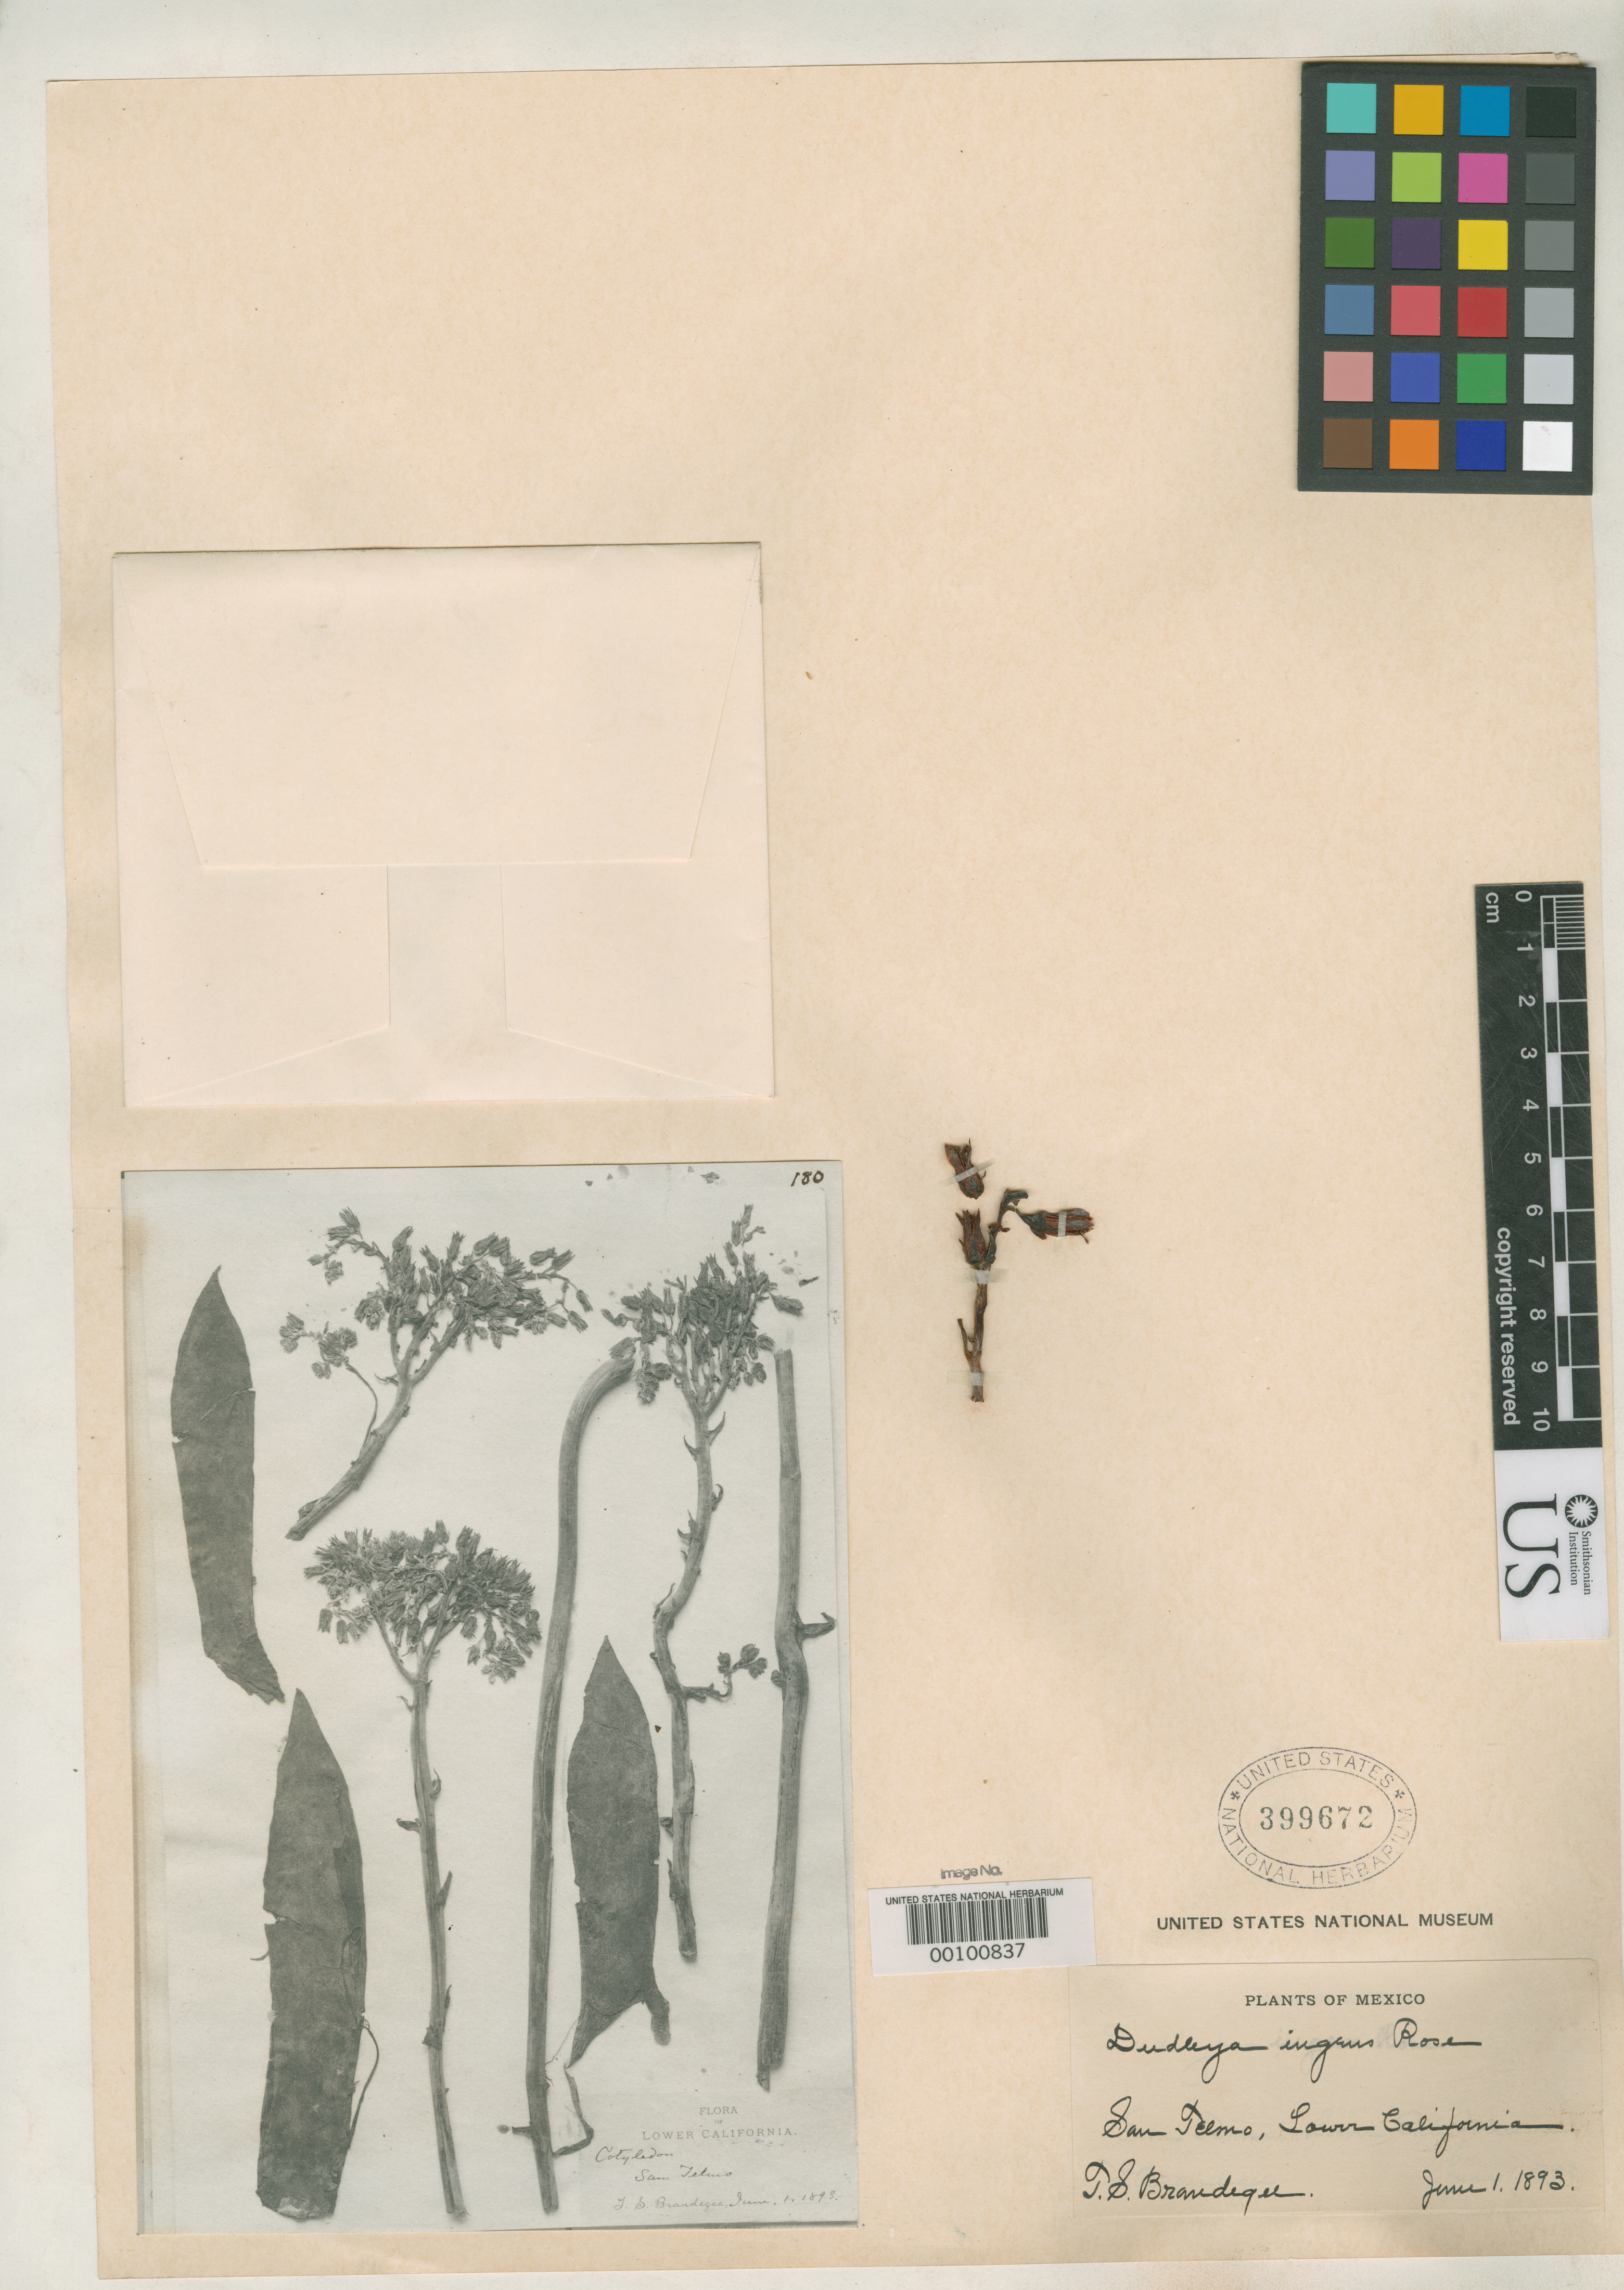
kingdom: Plantae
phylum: Tracheophyta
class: Magnoliopsida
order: Saxifragales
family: Crassulaceae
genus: Dudleya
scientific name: Dudleya ingens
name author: Rose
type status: Type Fragment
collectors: T. S. Brandegee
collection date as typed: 01 Jun 1893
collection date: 1893-06-01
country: Mexico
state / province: Baja California Norte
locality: San Telmo.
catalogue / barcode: US 399672